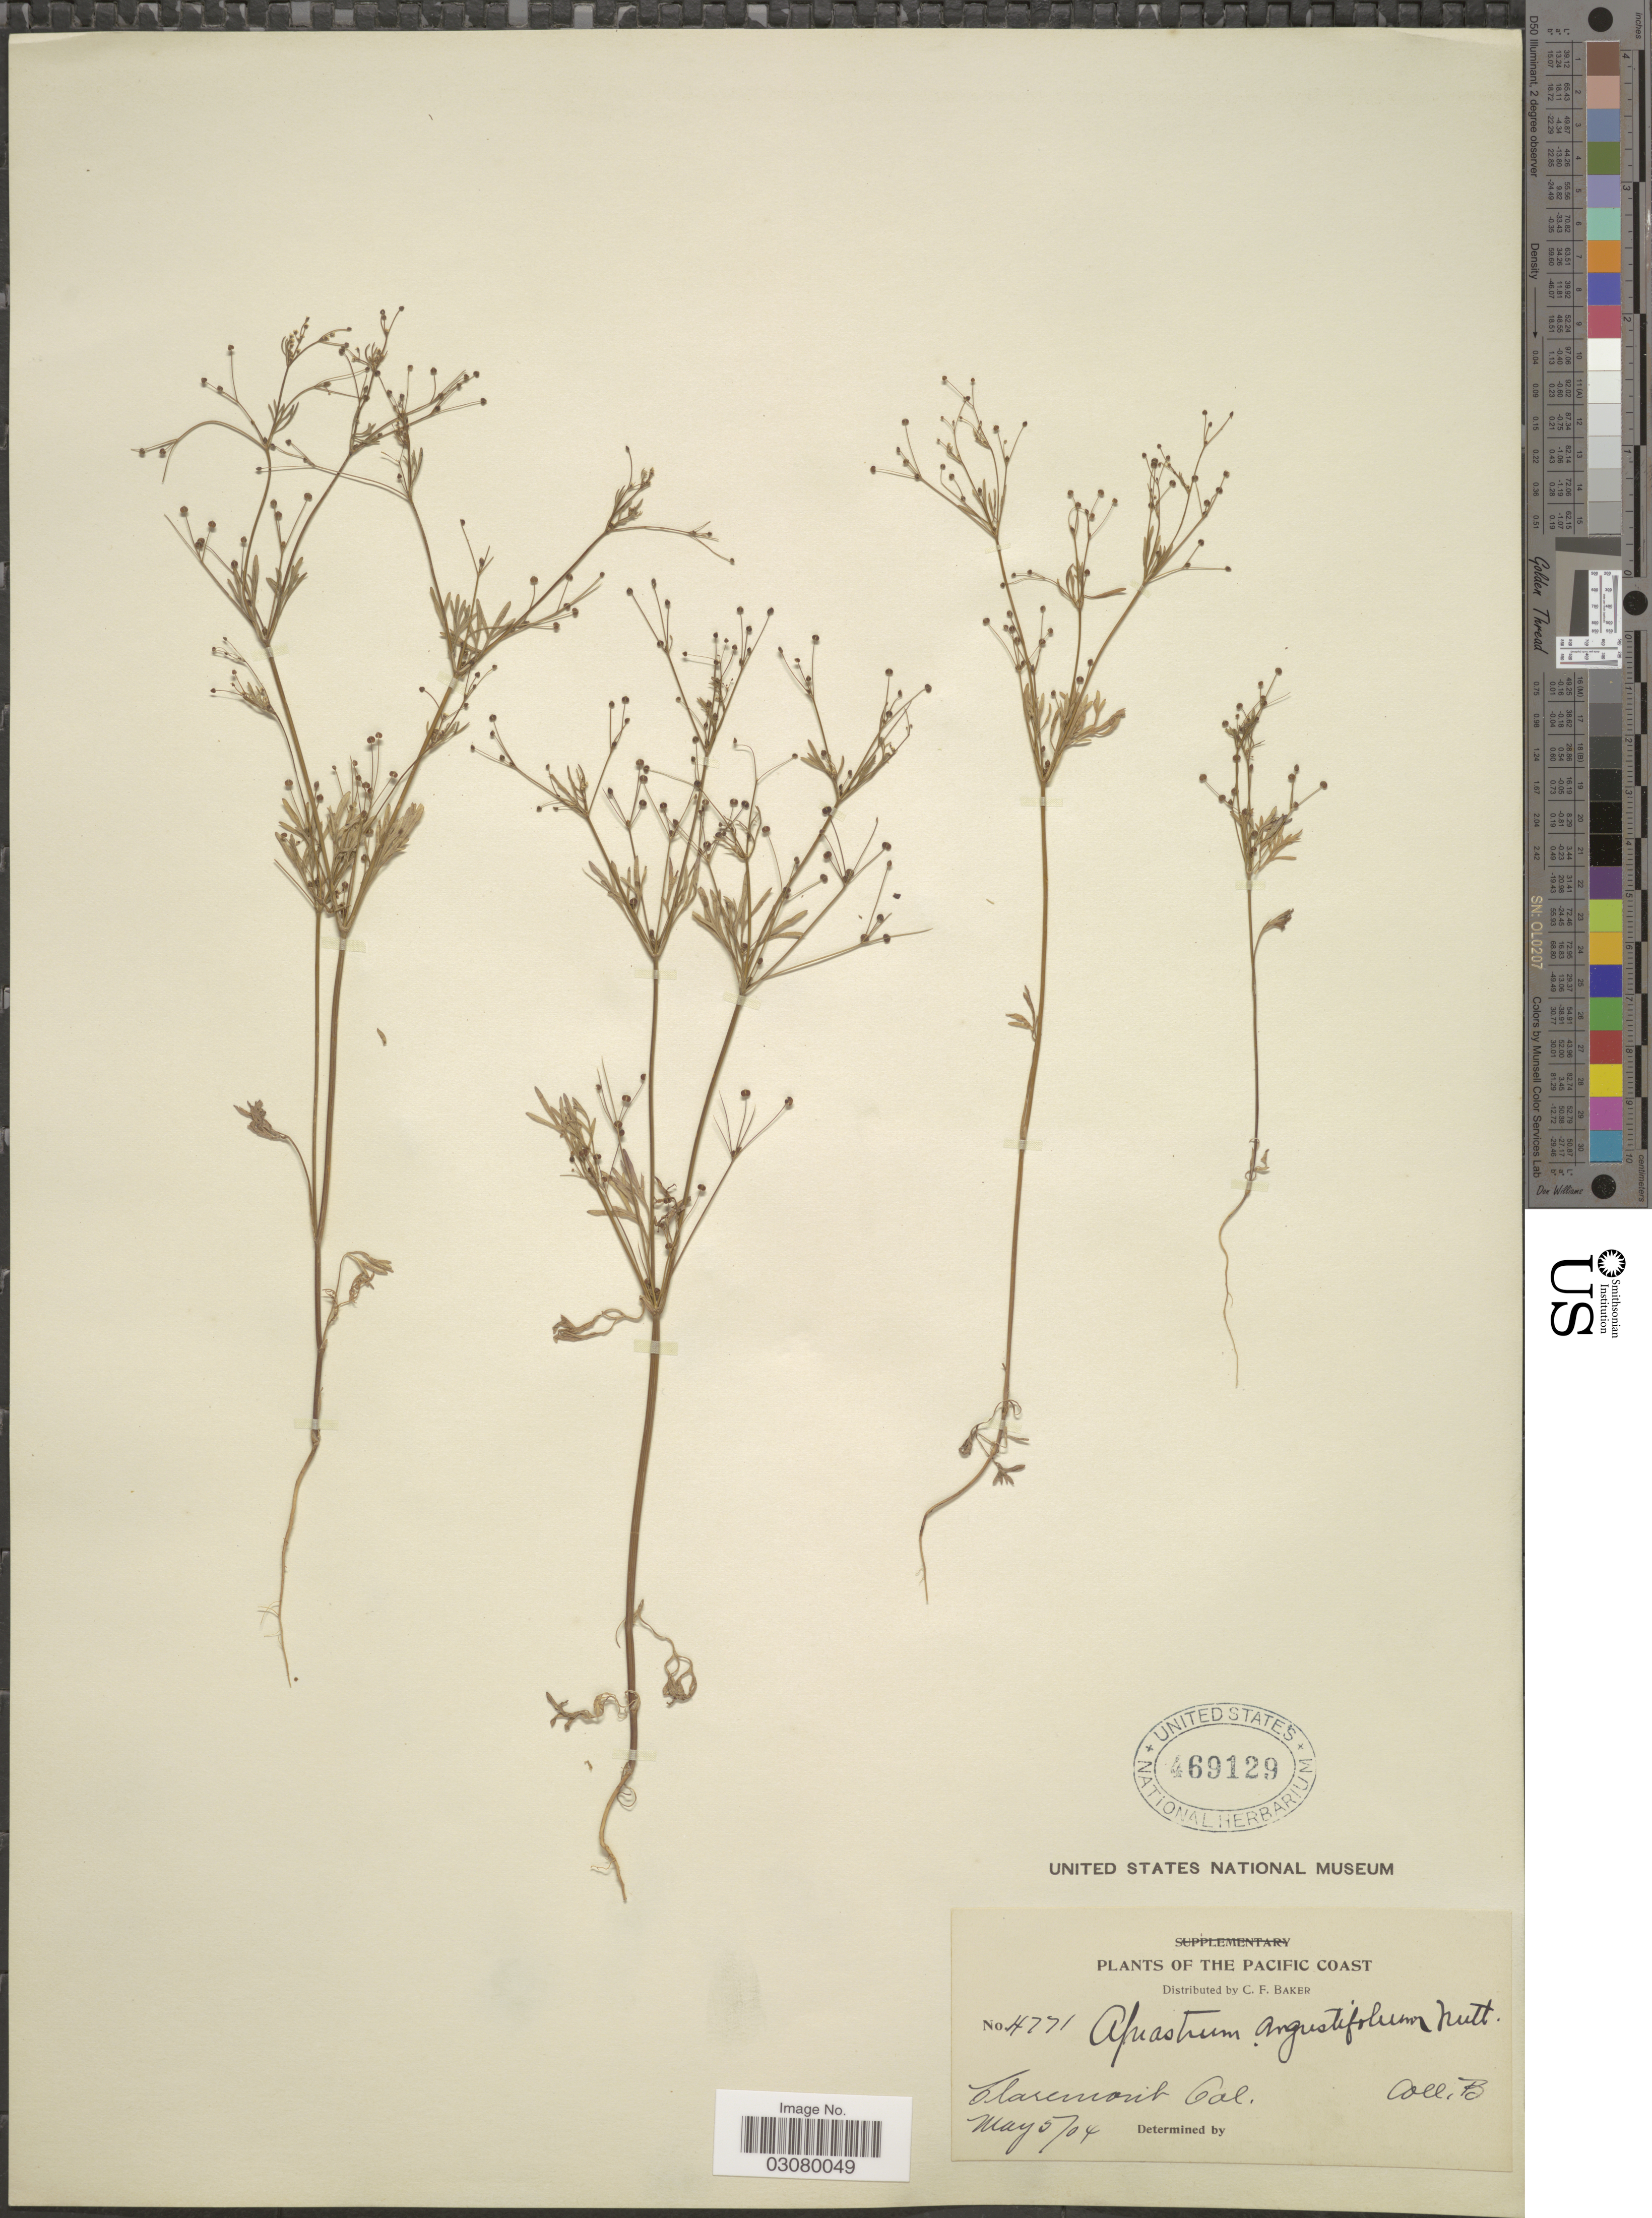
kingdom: Plantae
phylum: Tracheophyta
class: Magnoliopsida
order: Apiales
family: Apiaceae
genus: Apiastrum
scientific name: Apiastrum angustifolium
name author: Nutt.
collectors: C. F. Baker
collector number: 4771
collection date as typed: Transcribed d/m/y: 5/5/4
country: United States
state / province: California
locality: Claremont Cal. The Pacific Coast.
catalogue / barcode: US 469129